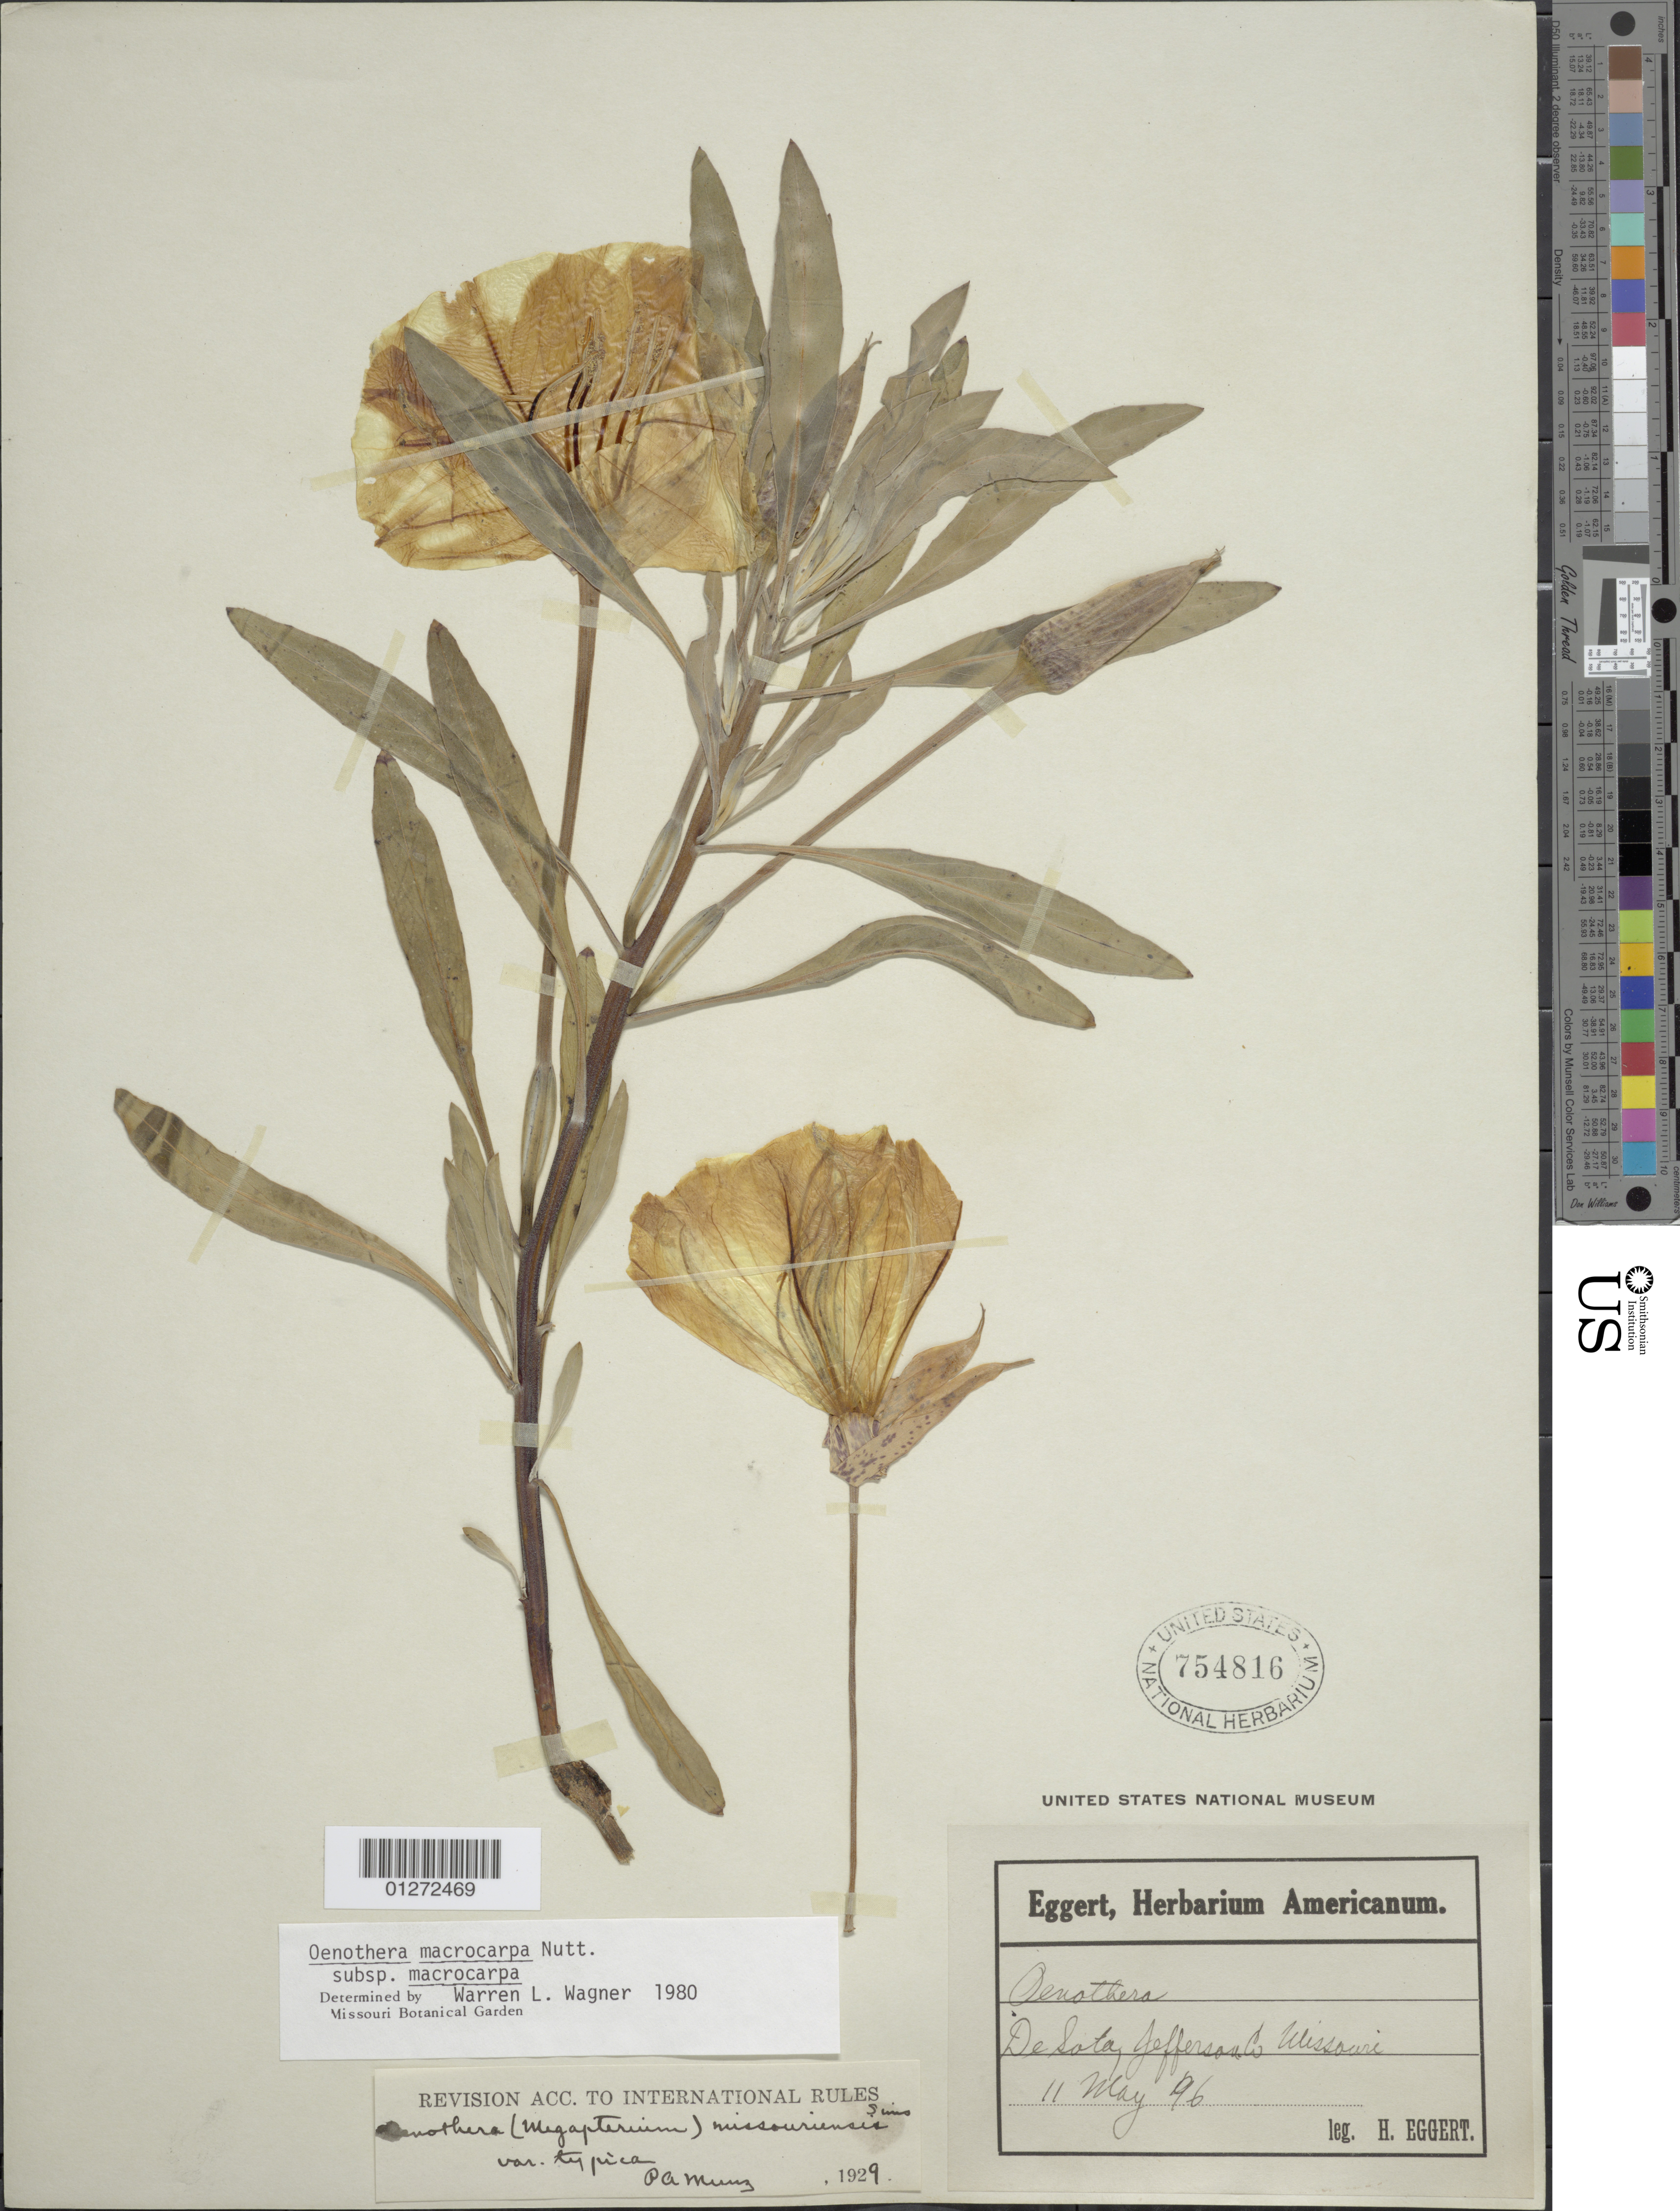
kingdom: Plantae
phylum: Tracheophyta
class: Magnoliopsida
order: Myrtales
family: Onagraceae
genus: Oenothera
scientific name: Oenothera macrocarpa subsp. macrocarpa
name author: Nutt.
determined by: Wagner, W. L., (BOT), Smithsonian Institution - National Museum of Natural History (UNITED STATES)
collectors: H. Eggert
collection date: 1896-05-11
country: United States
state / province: Missouri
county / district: Jefferson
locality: De Sota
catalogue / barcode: US 754816